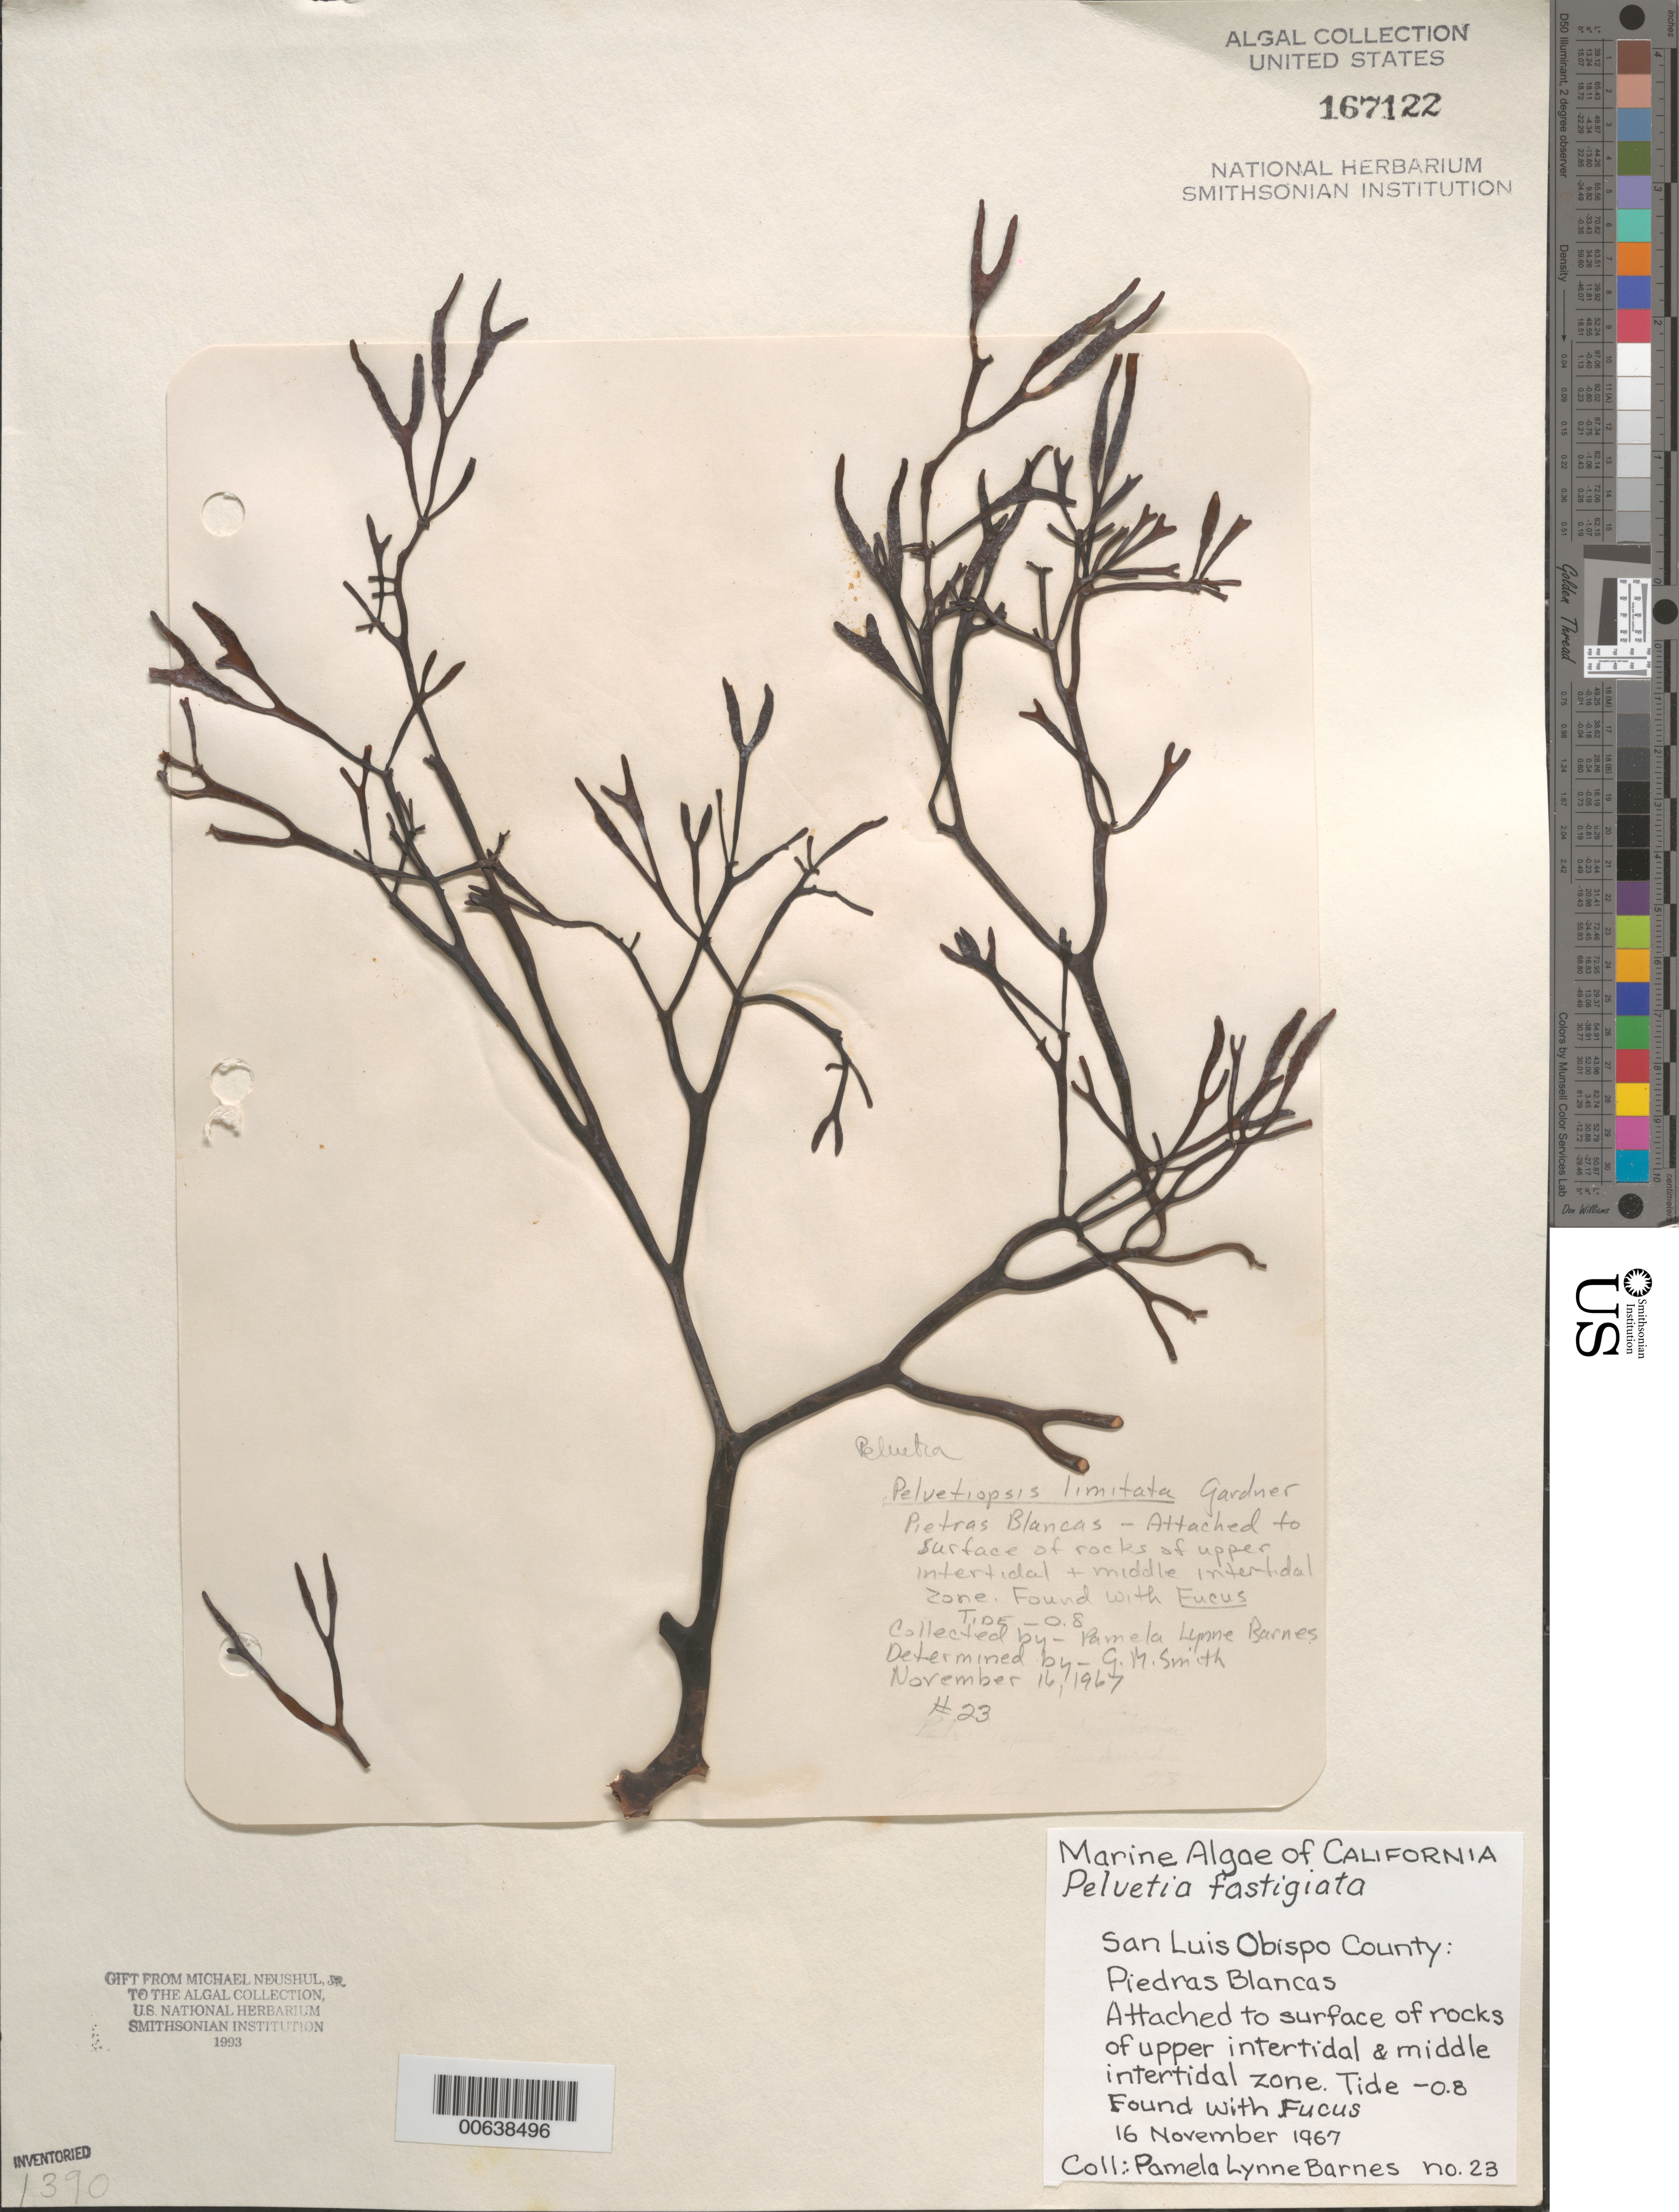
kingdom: Chromista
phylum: Ochrophyta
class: Phaeophyceae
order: Fucales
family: Fucaceae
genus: Silvetia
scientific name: Silvetia compressa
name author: (J. Agardh) E.A. Serrão et al.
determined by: Algae name updating Project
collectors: P. Barnes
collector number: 23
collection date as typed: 16 Nov 1967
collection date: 1967-11-16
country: United States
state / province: California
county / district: San Luis Obispo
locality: Piedras Blancas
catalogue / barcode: US 167122